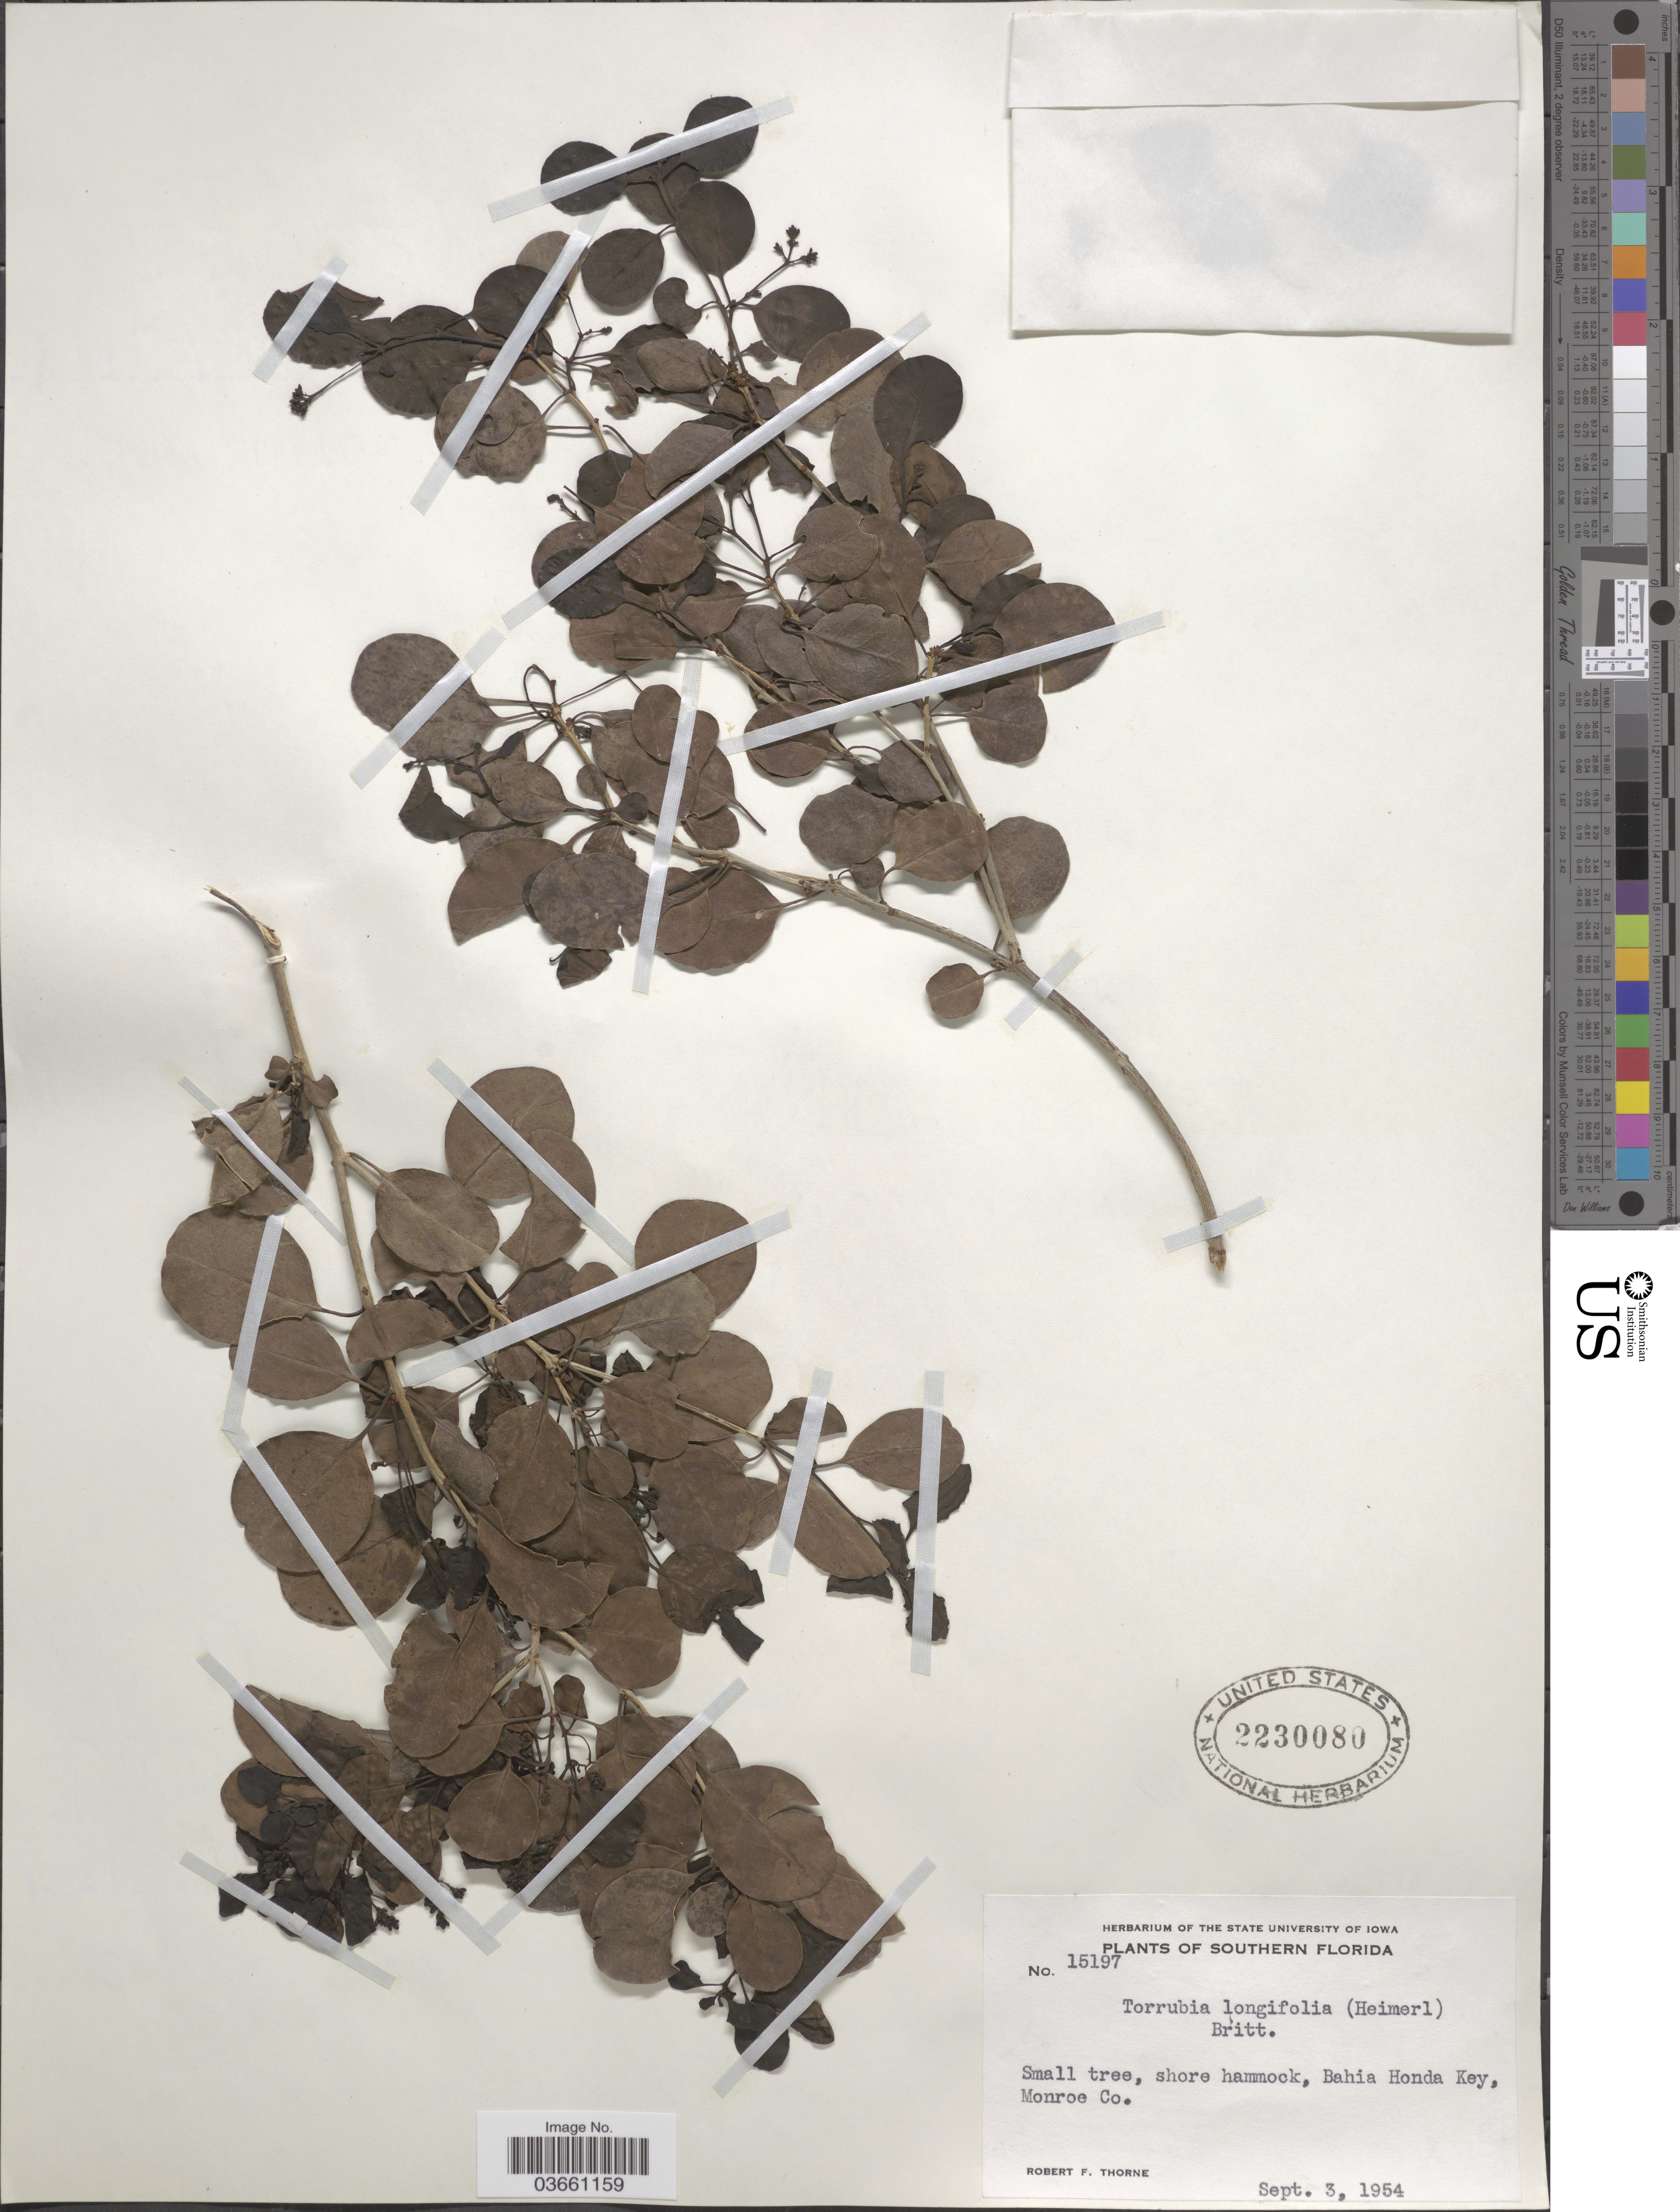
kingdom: Plantae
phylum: Tracheophyta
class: Magnoliopsida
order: Caryophyllales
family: Nyctaginaceae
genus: Guapira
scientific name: Guapira discolor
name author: (Spreng.) Little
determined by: Strong, Mark T., (BOT), Smithsonian Institution - National Museum of Natural History (UNITED STATES)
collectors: R. F. Thorne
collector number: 15197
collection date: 1954-09-03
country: United States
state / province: Florida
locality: Southern Florida. Bahia Honda Key, Monroe Co.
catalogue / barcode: US 2230080